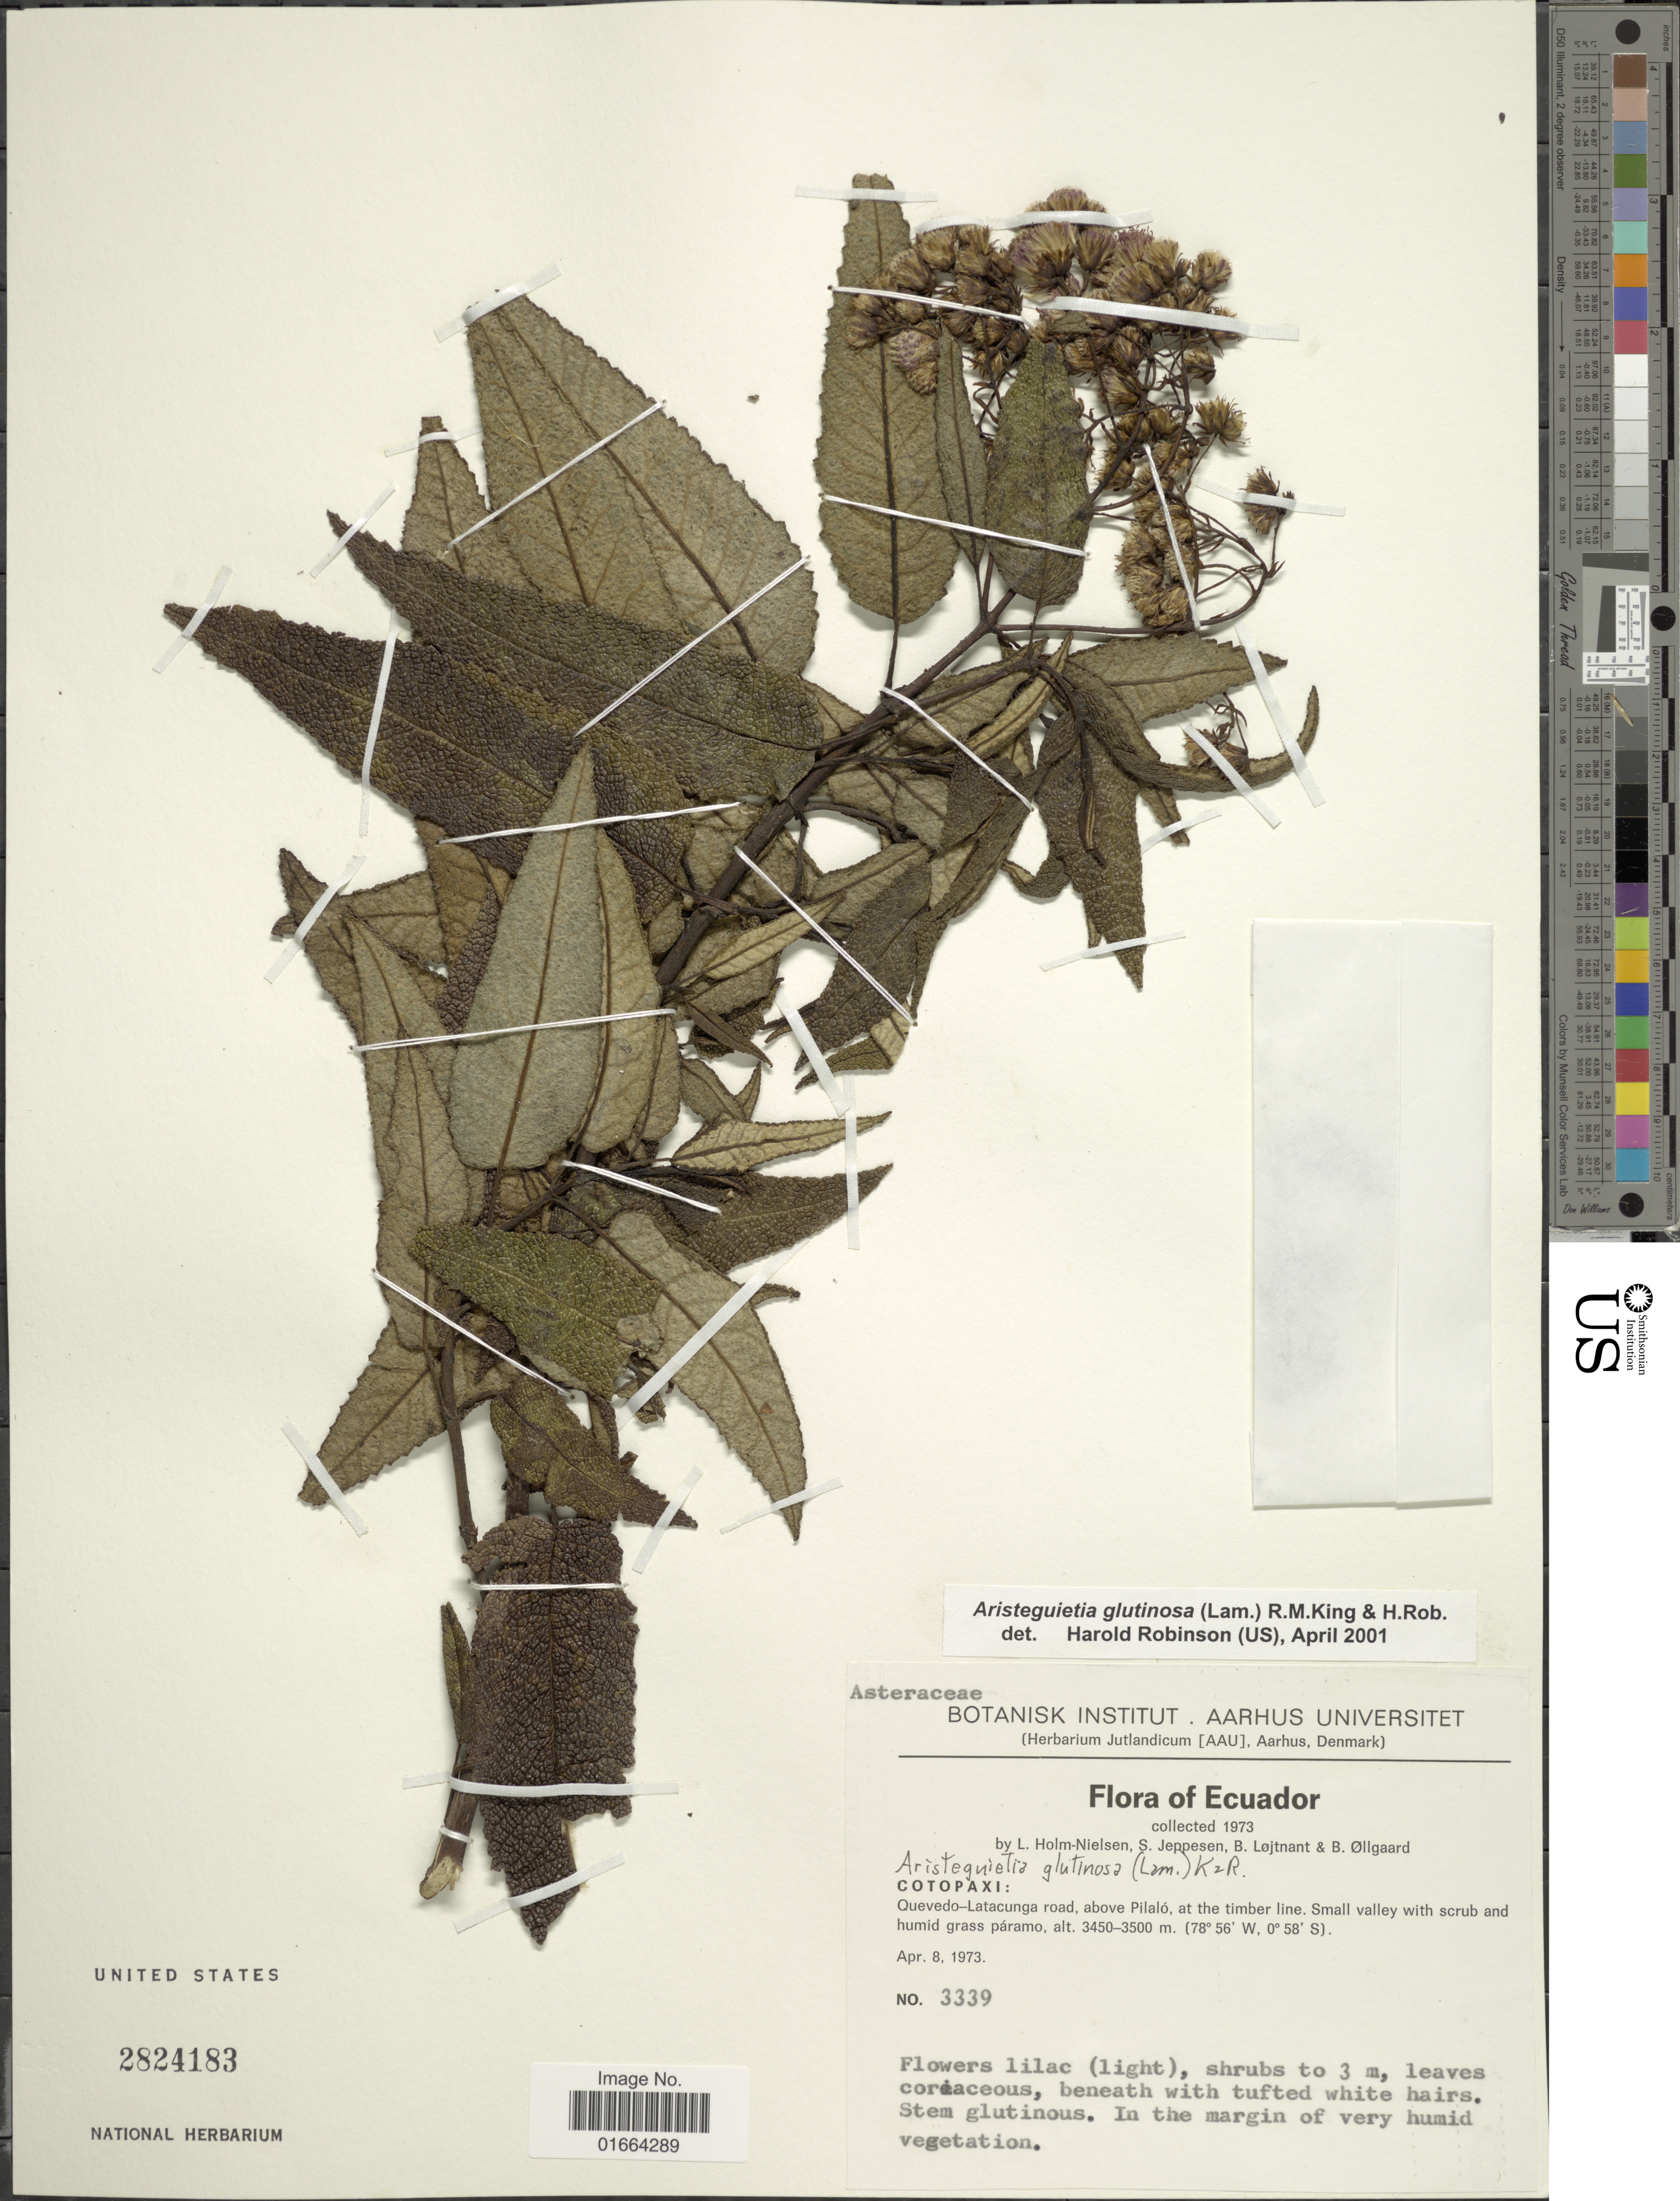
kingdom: Plantae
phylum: Tracheophyta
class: Magnoliopsida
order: Asterales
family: Asteraceae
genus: Aristeguietia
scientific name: Aristeguietia glutinosa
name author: (Lam.) R.M. King & H. Rob.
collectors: L. B. Holm-Nielsen, S. Jeppesen, B. Löjtnant & B. Øllgaard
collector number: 3339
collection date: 1973-04-08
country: Ecuador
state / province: Cotopaxi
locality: Quevedo-Latacunga road, above Pilaló, at the timber line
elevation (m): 3450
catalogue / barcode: US 2824183